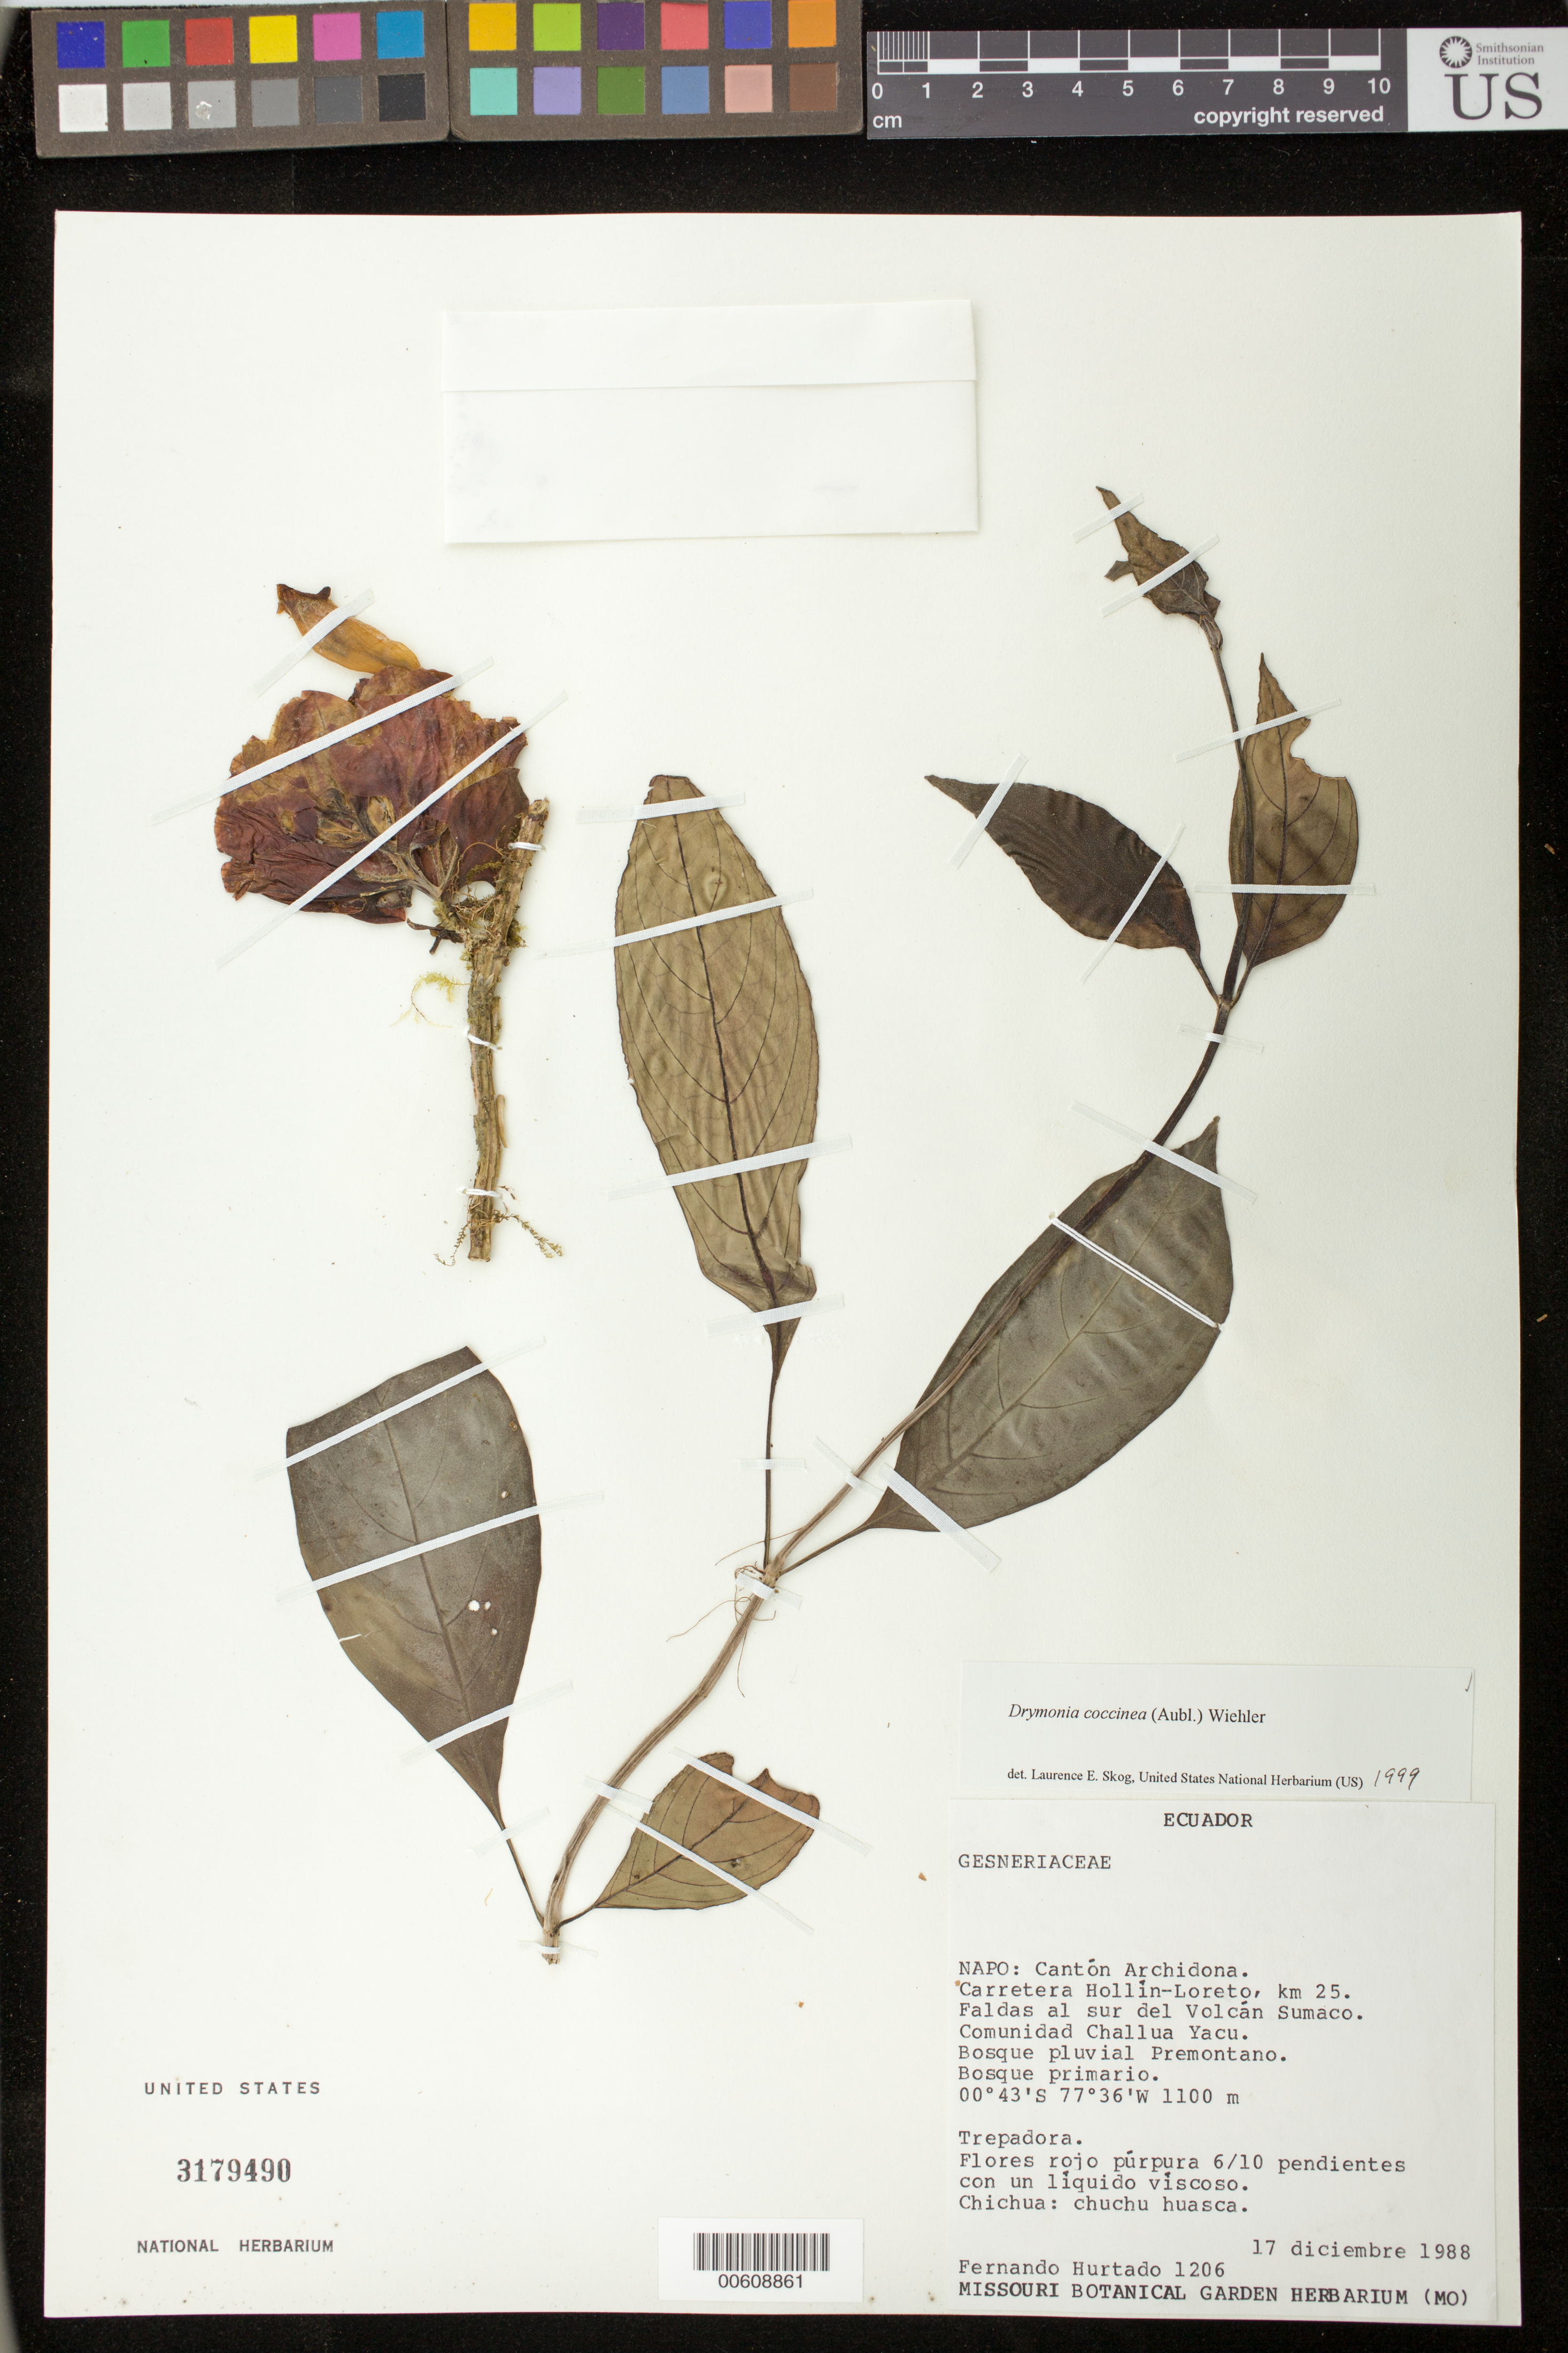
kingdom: Plantae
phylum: Tracheophyta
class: Magnoliopsida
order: Lamiales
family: Gesneriaceae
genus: Drymonia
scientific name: Drymonia coccinea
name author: (Aubl.) Wiehler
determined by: Skog, Laurence E.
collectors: F. Hurtado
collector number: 1206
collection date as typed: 17 Dec 1988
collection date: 1988-12-17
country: Ecuador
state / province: Napo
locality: Cantón Archidona; Carretera Hollín - Loreto, km 25, faldas al S del Volcán Sumaco, comunidad Challua Yacu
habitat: Bosque pluvial premontano; bosque primario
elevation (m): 1100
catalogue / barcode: US 3179490